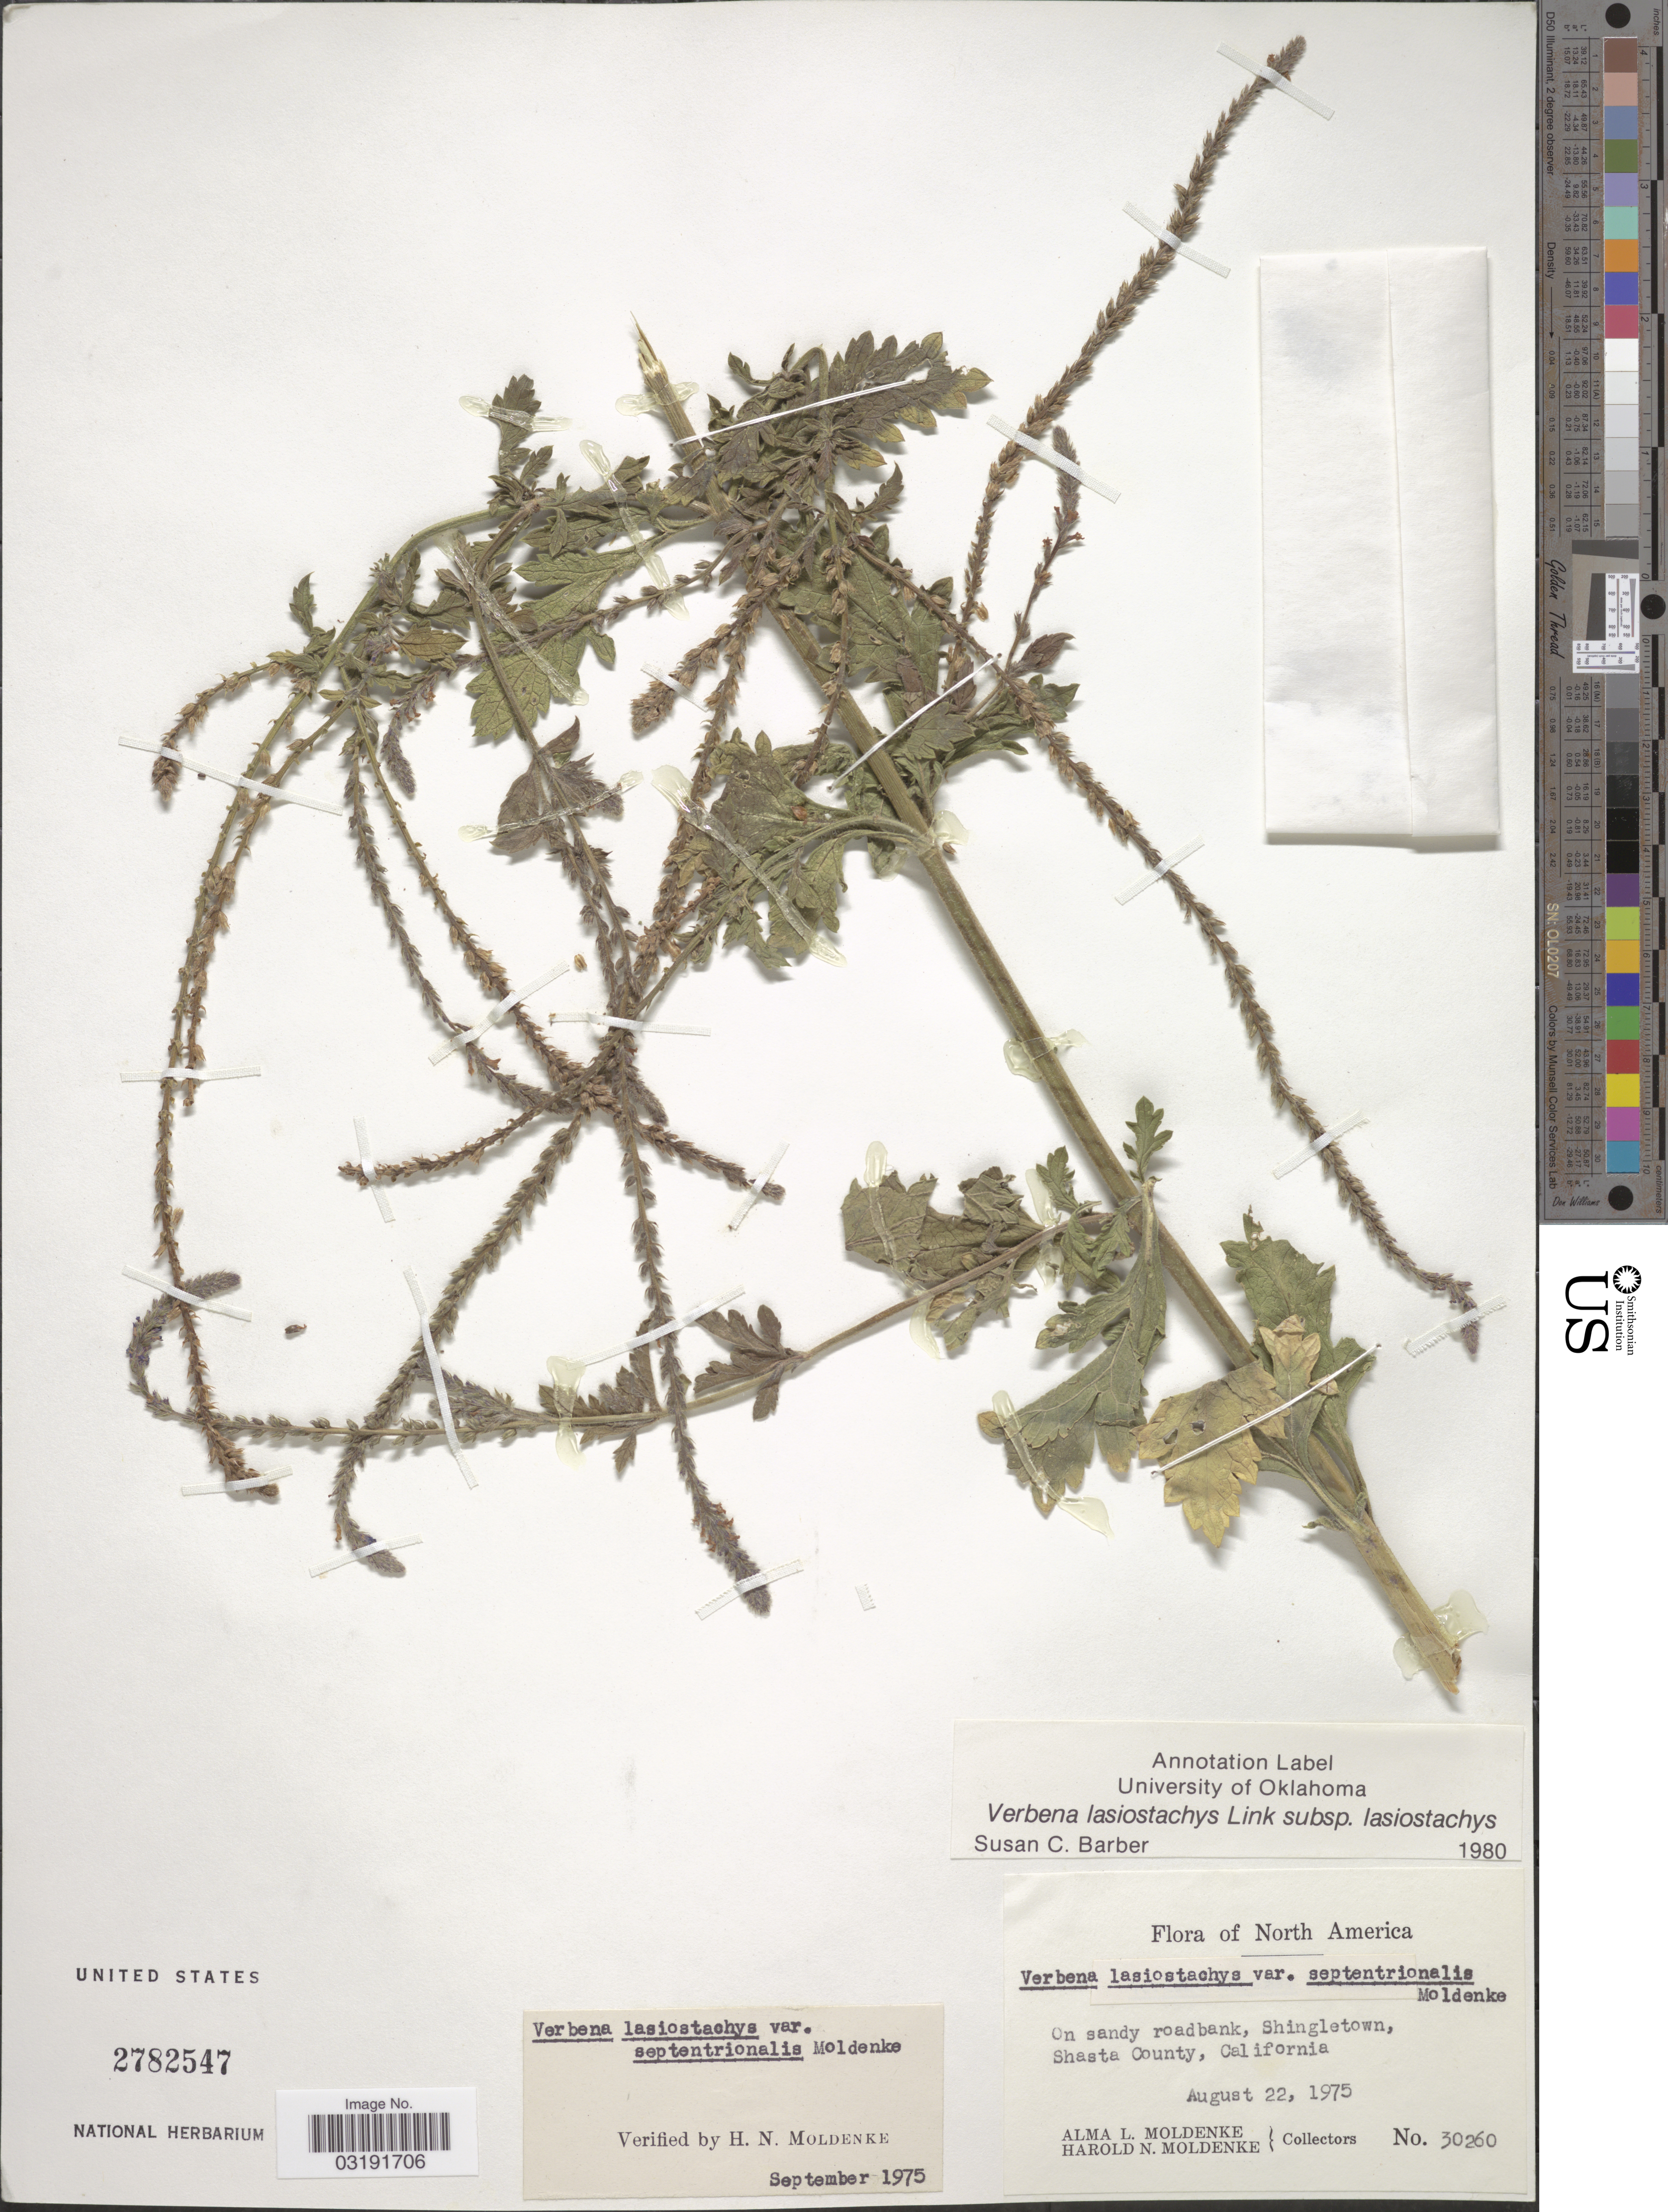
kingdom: Plantae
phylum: Tracheophyta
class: Magnoliopsida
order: Lamiales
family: Verbenaceae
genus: Verbena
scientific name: Verbena lasiostachys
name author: Link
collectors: A. L. Moldenke & H. N. Moldenke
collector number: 30260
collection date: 1975-08-22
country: United States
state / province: California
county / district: Shasta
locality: Shingletown, Shasta County.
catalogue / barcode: US 2782547